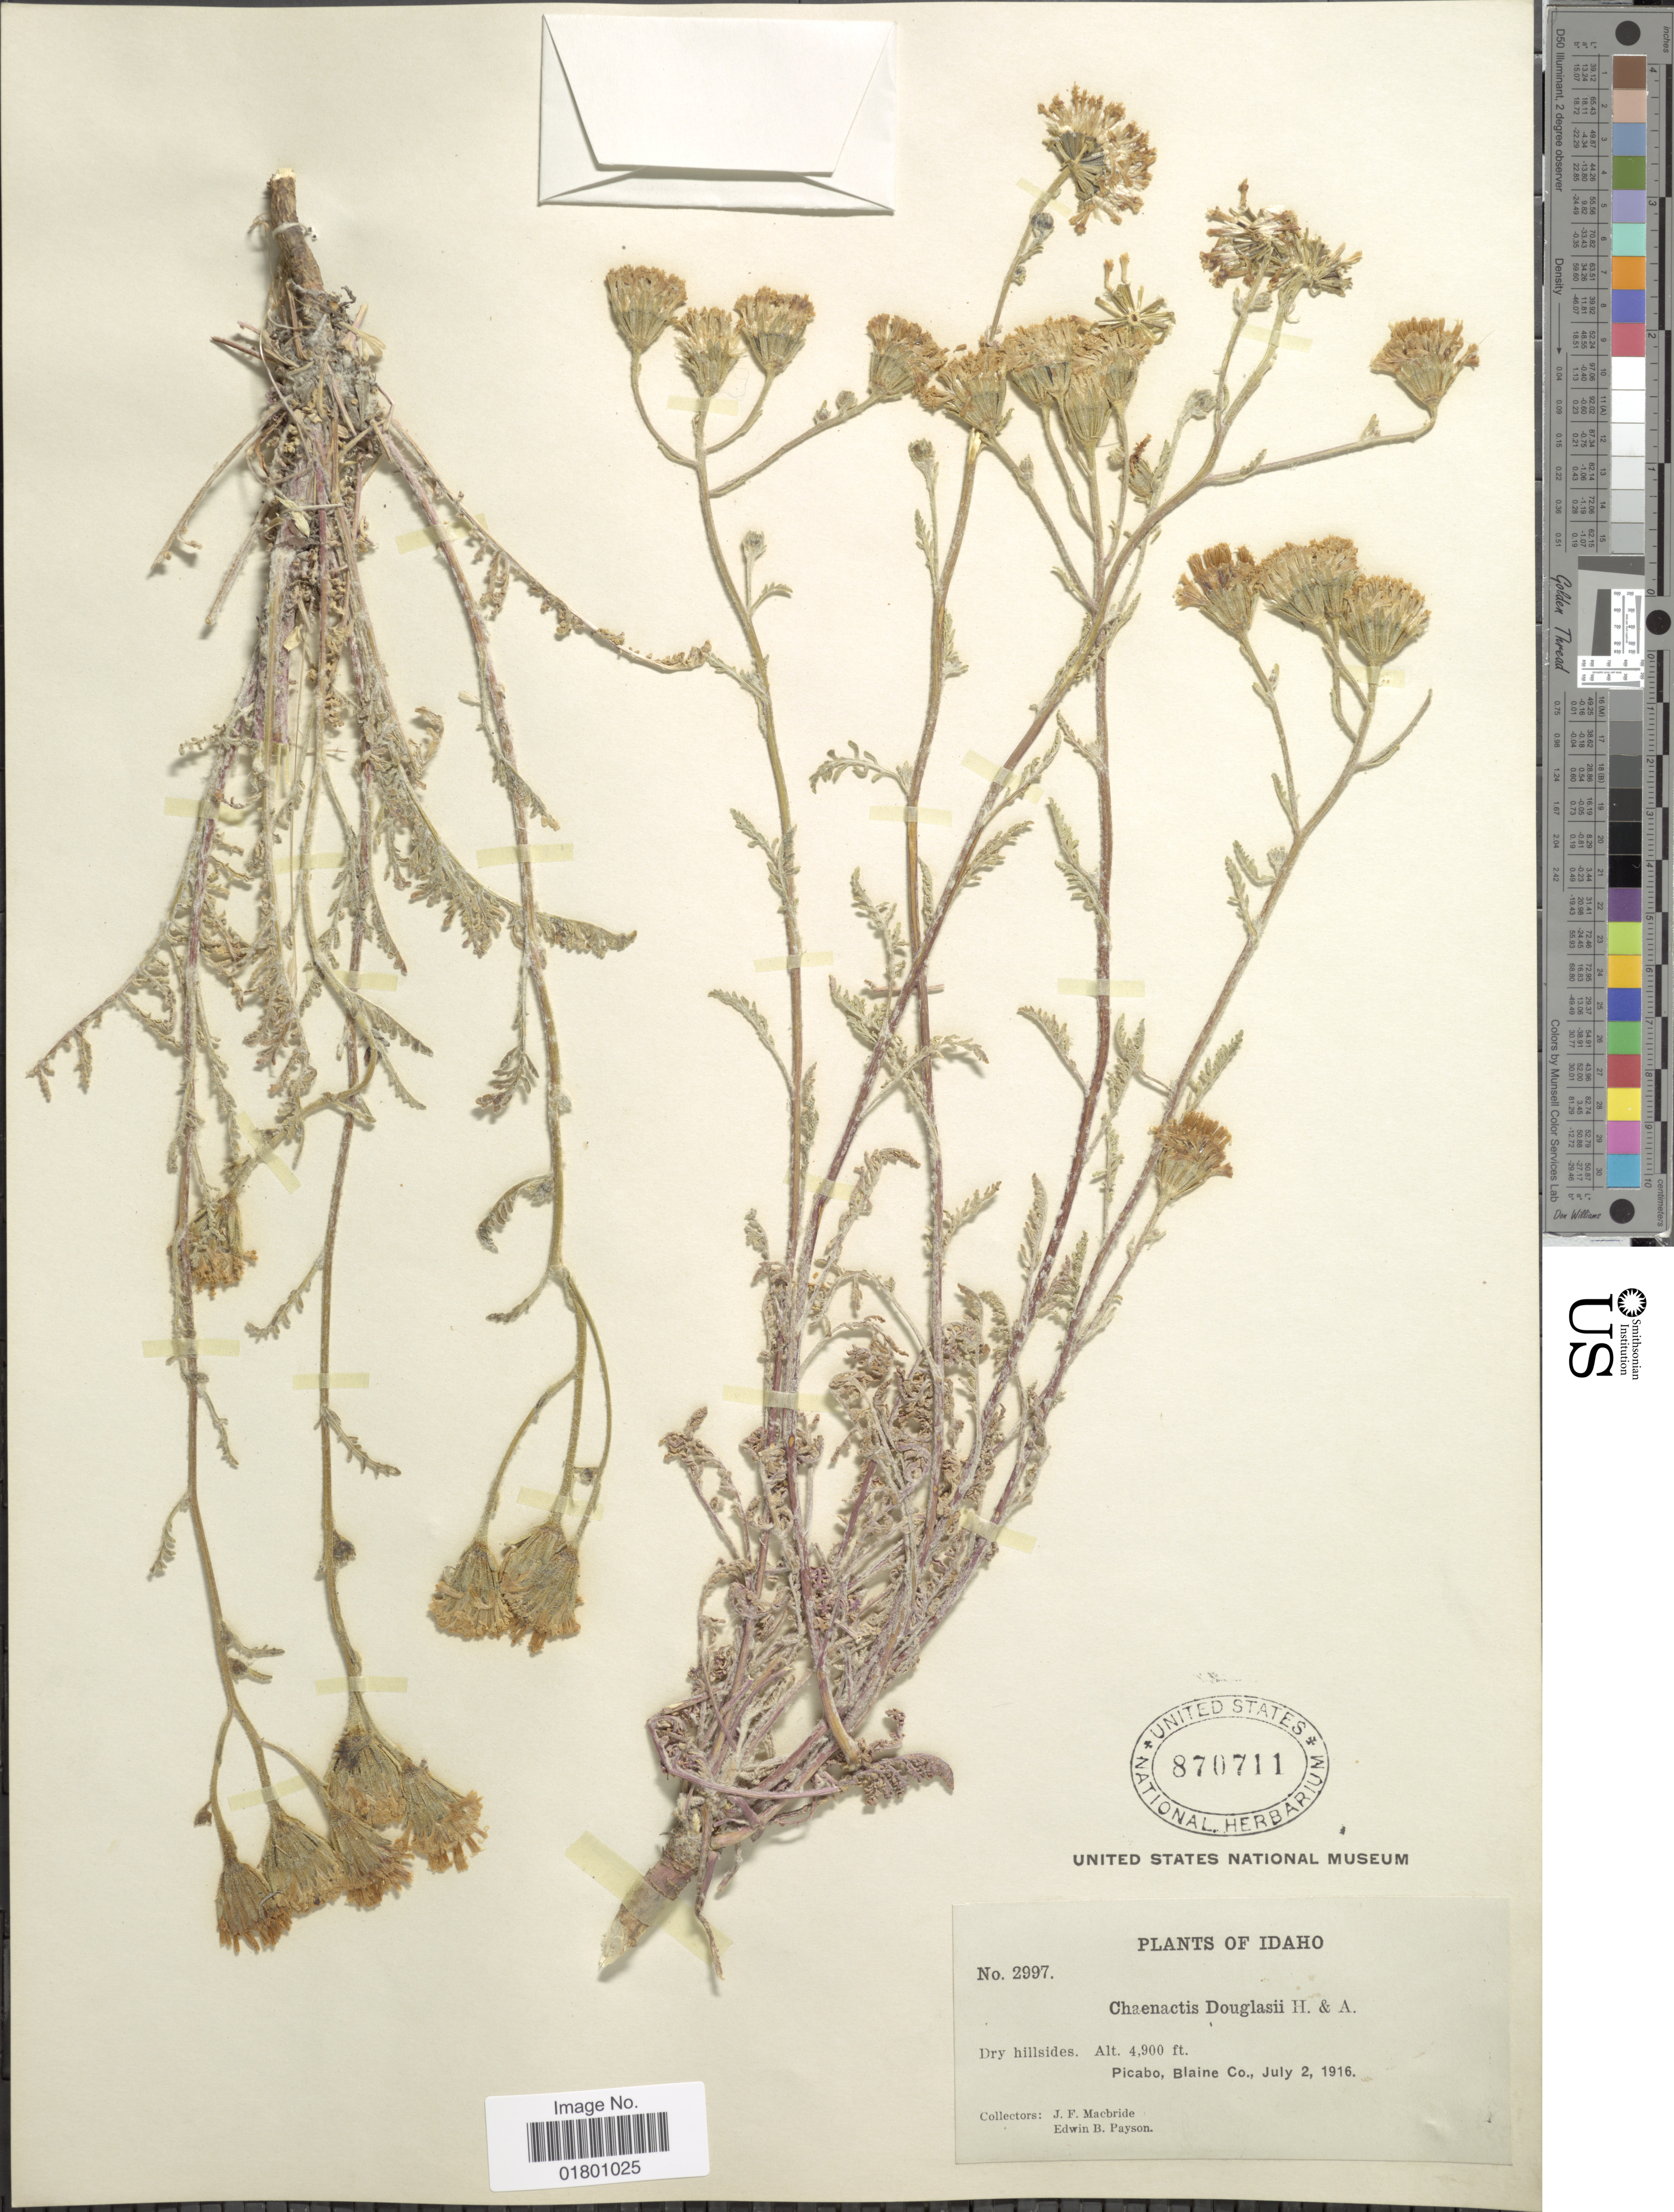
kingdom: Plantae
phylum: Tracheophyta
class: Magnoliopsida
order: Asterales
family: Asteraceae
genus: Chaenactis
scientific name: Chaenactis douglasii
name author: Hook. & Arn.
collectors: J. F. Macbride & E. B. Payson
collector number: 2997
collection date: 1916-07-02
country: United States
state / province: Idaho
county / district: Blaine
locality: Dry hillsides. Picabo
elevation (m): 1494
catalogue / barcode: US 870711